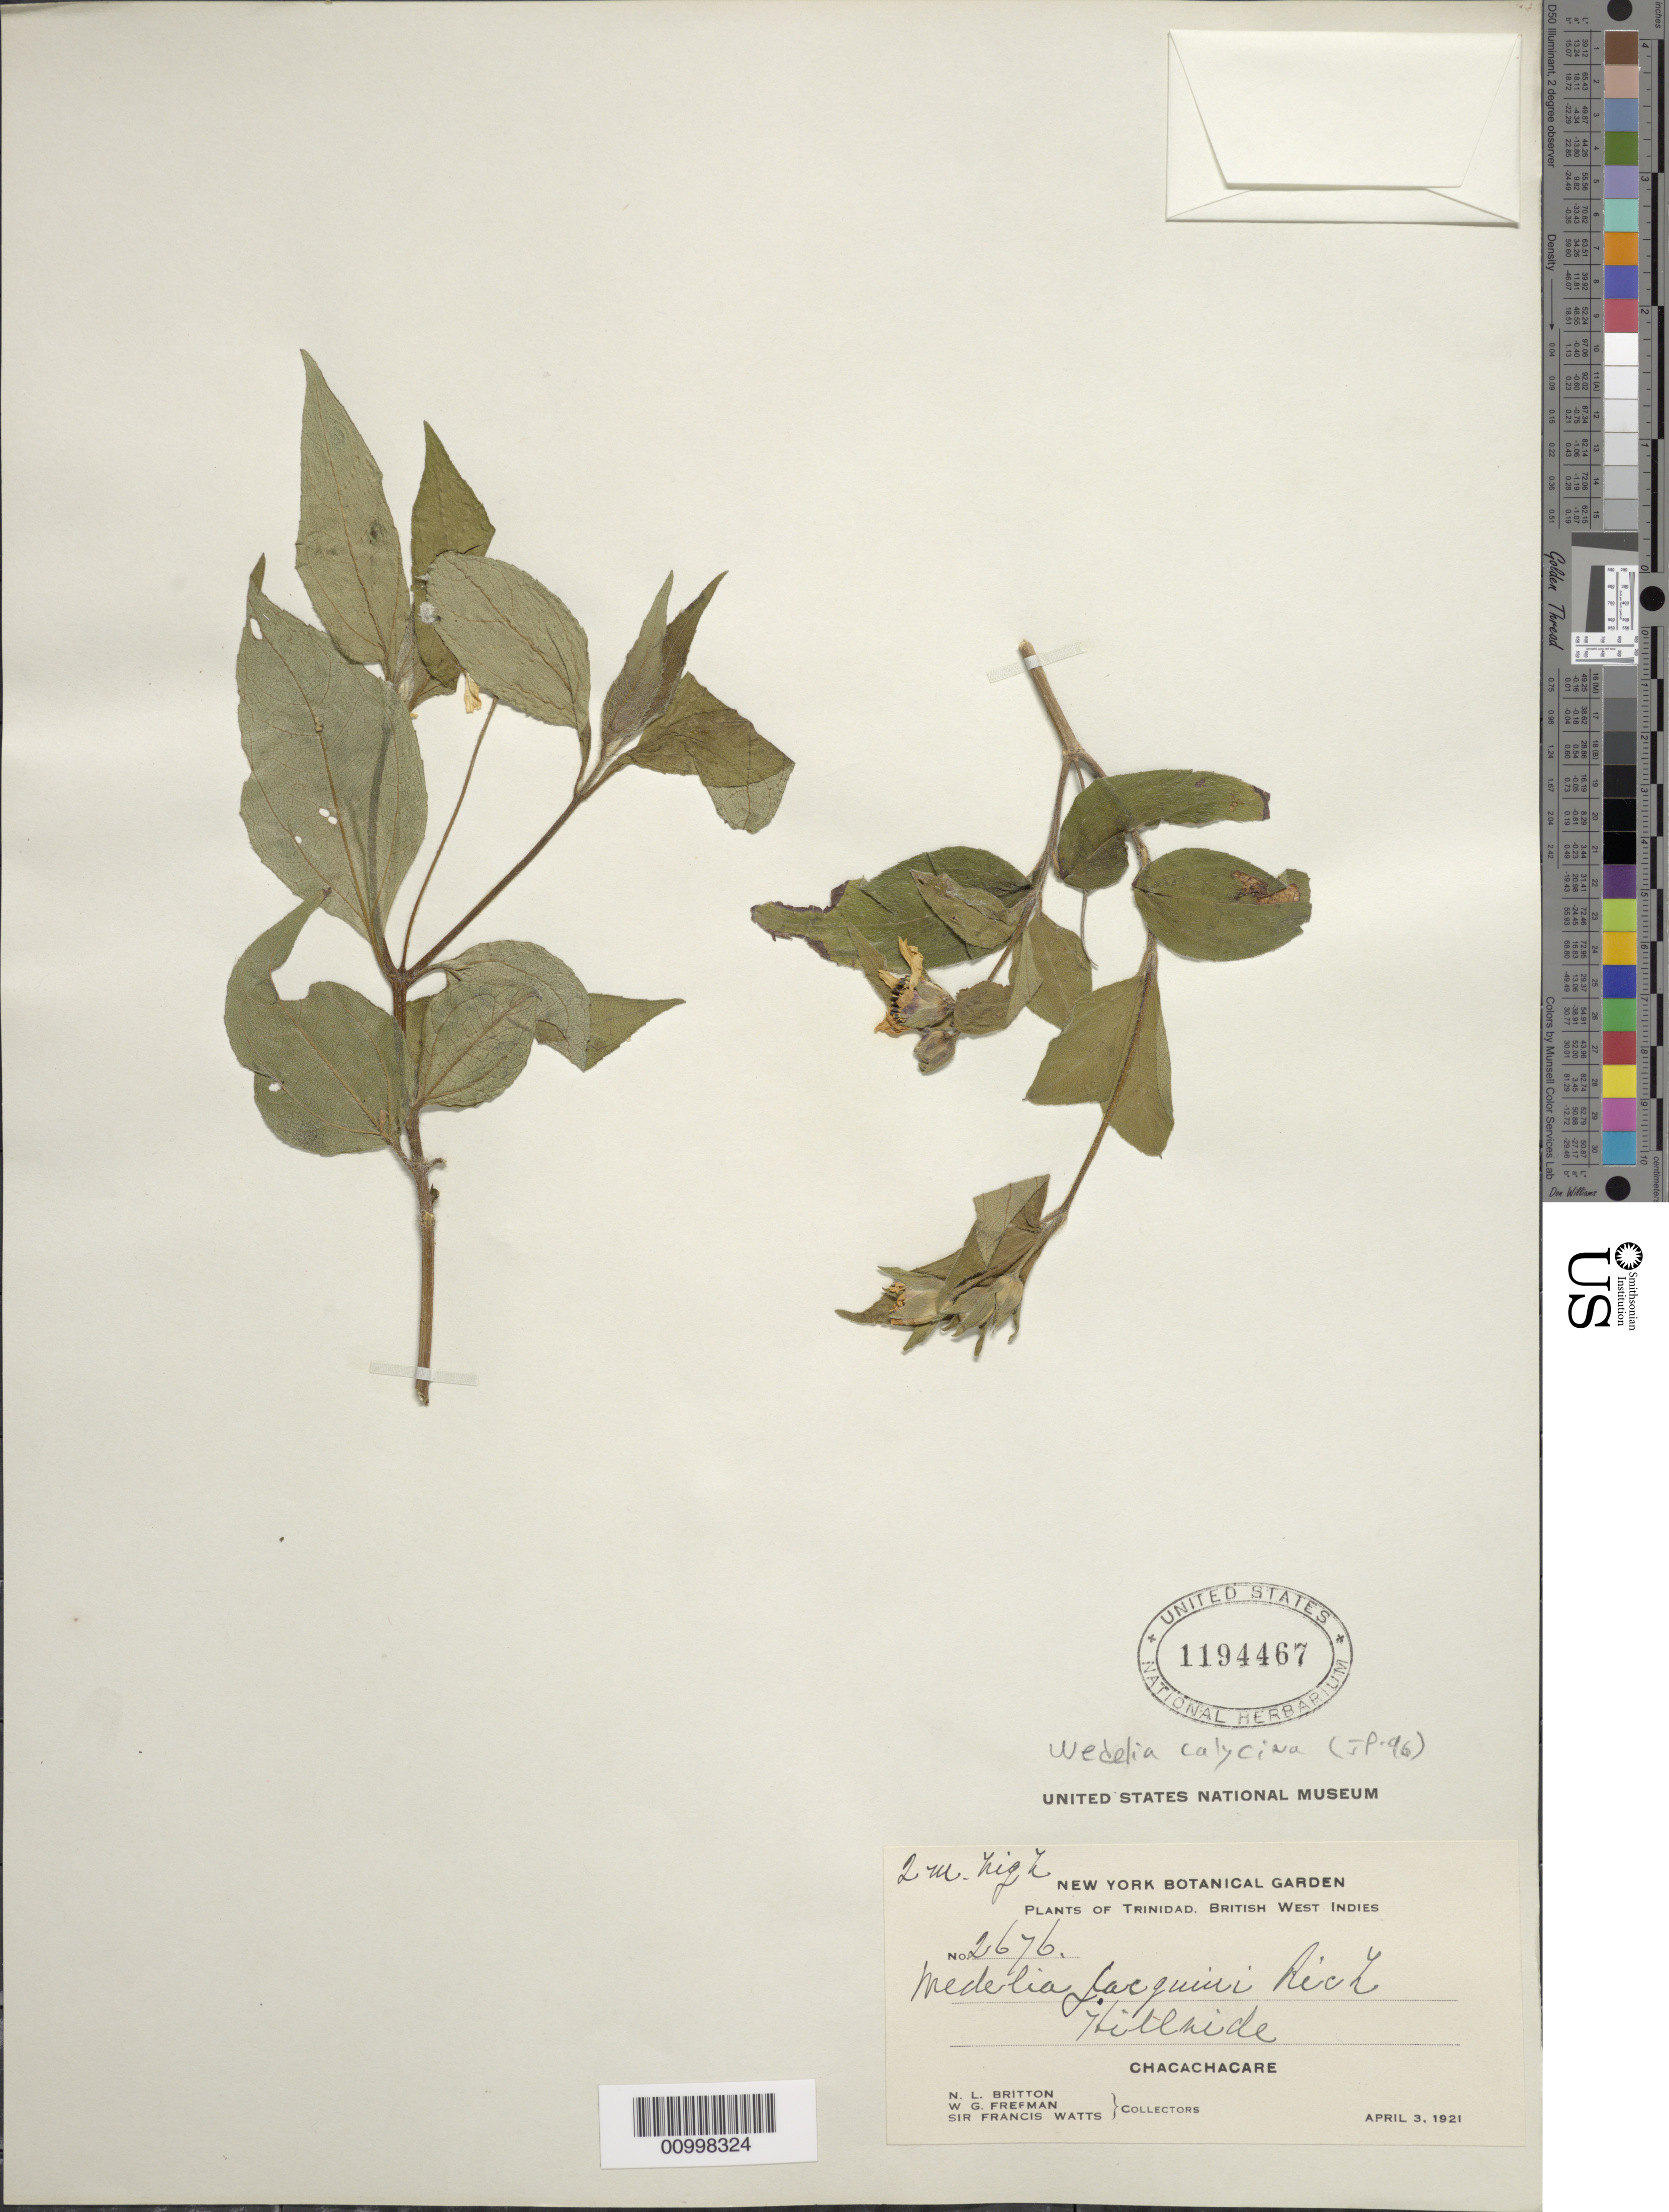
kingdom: Plantae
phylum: Tracheophyta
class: Magnoliopsida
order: Asterales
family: Asteraceae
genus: Wedelia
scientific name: Wedelia calycina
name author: Rich.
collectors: N. Britton, W. Freeman & F. Watts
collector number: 2676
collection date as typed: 03 Apr 1921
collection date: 1921-04-03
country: Trinidad and Tobago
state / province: Diego Martin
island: Chacachacare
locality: Chacachacare, hillside.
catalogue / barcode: US 1194467